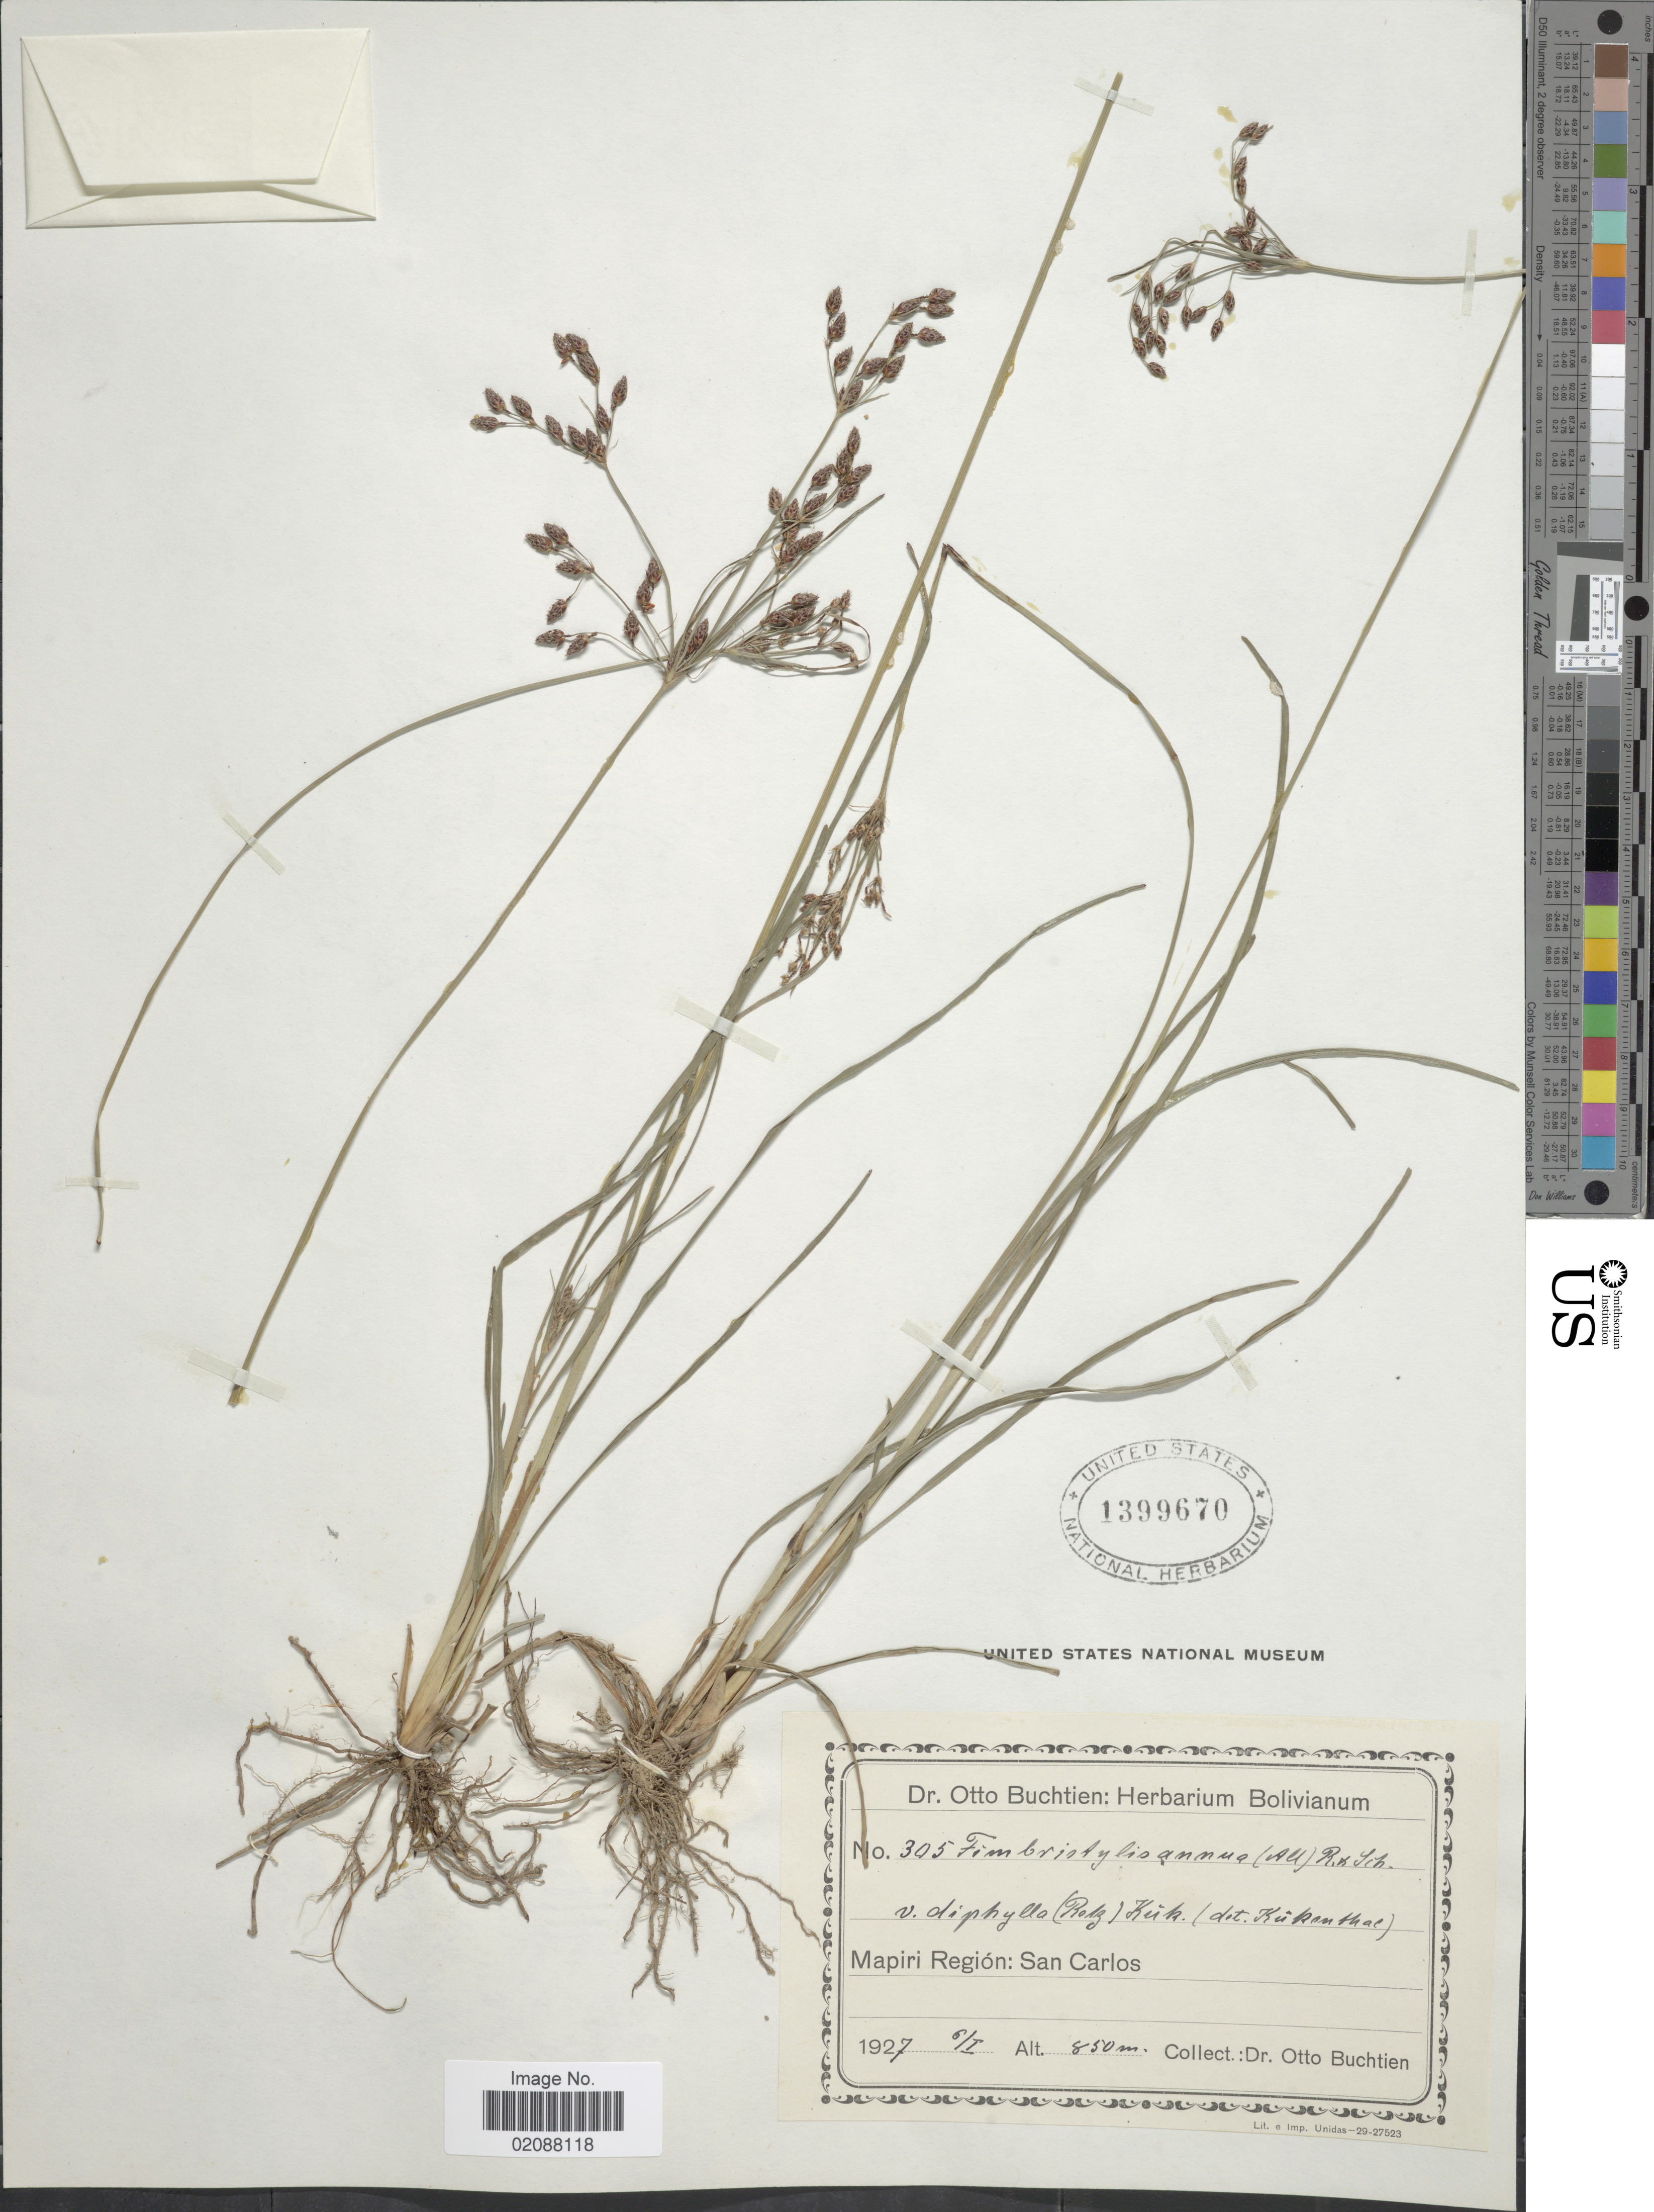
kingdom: Plantae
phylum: Tracheophyta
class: Liliopsida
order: Poales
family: Cyperaceae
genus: Fimbristylis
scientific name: Fimbristylis annua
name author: (All.) Roem. & Schult.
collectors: O. Buchtien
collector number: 305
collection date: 1927-01-06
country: Bolivia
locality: Mapiri Region: San Carlos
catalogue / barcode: US 1399670